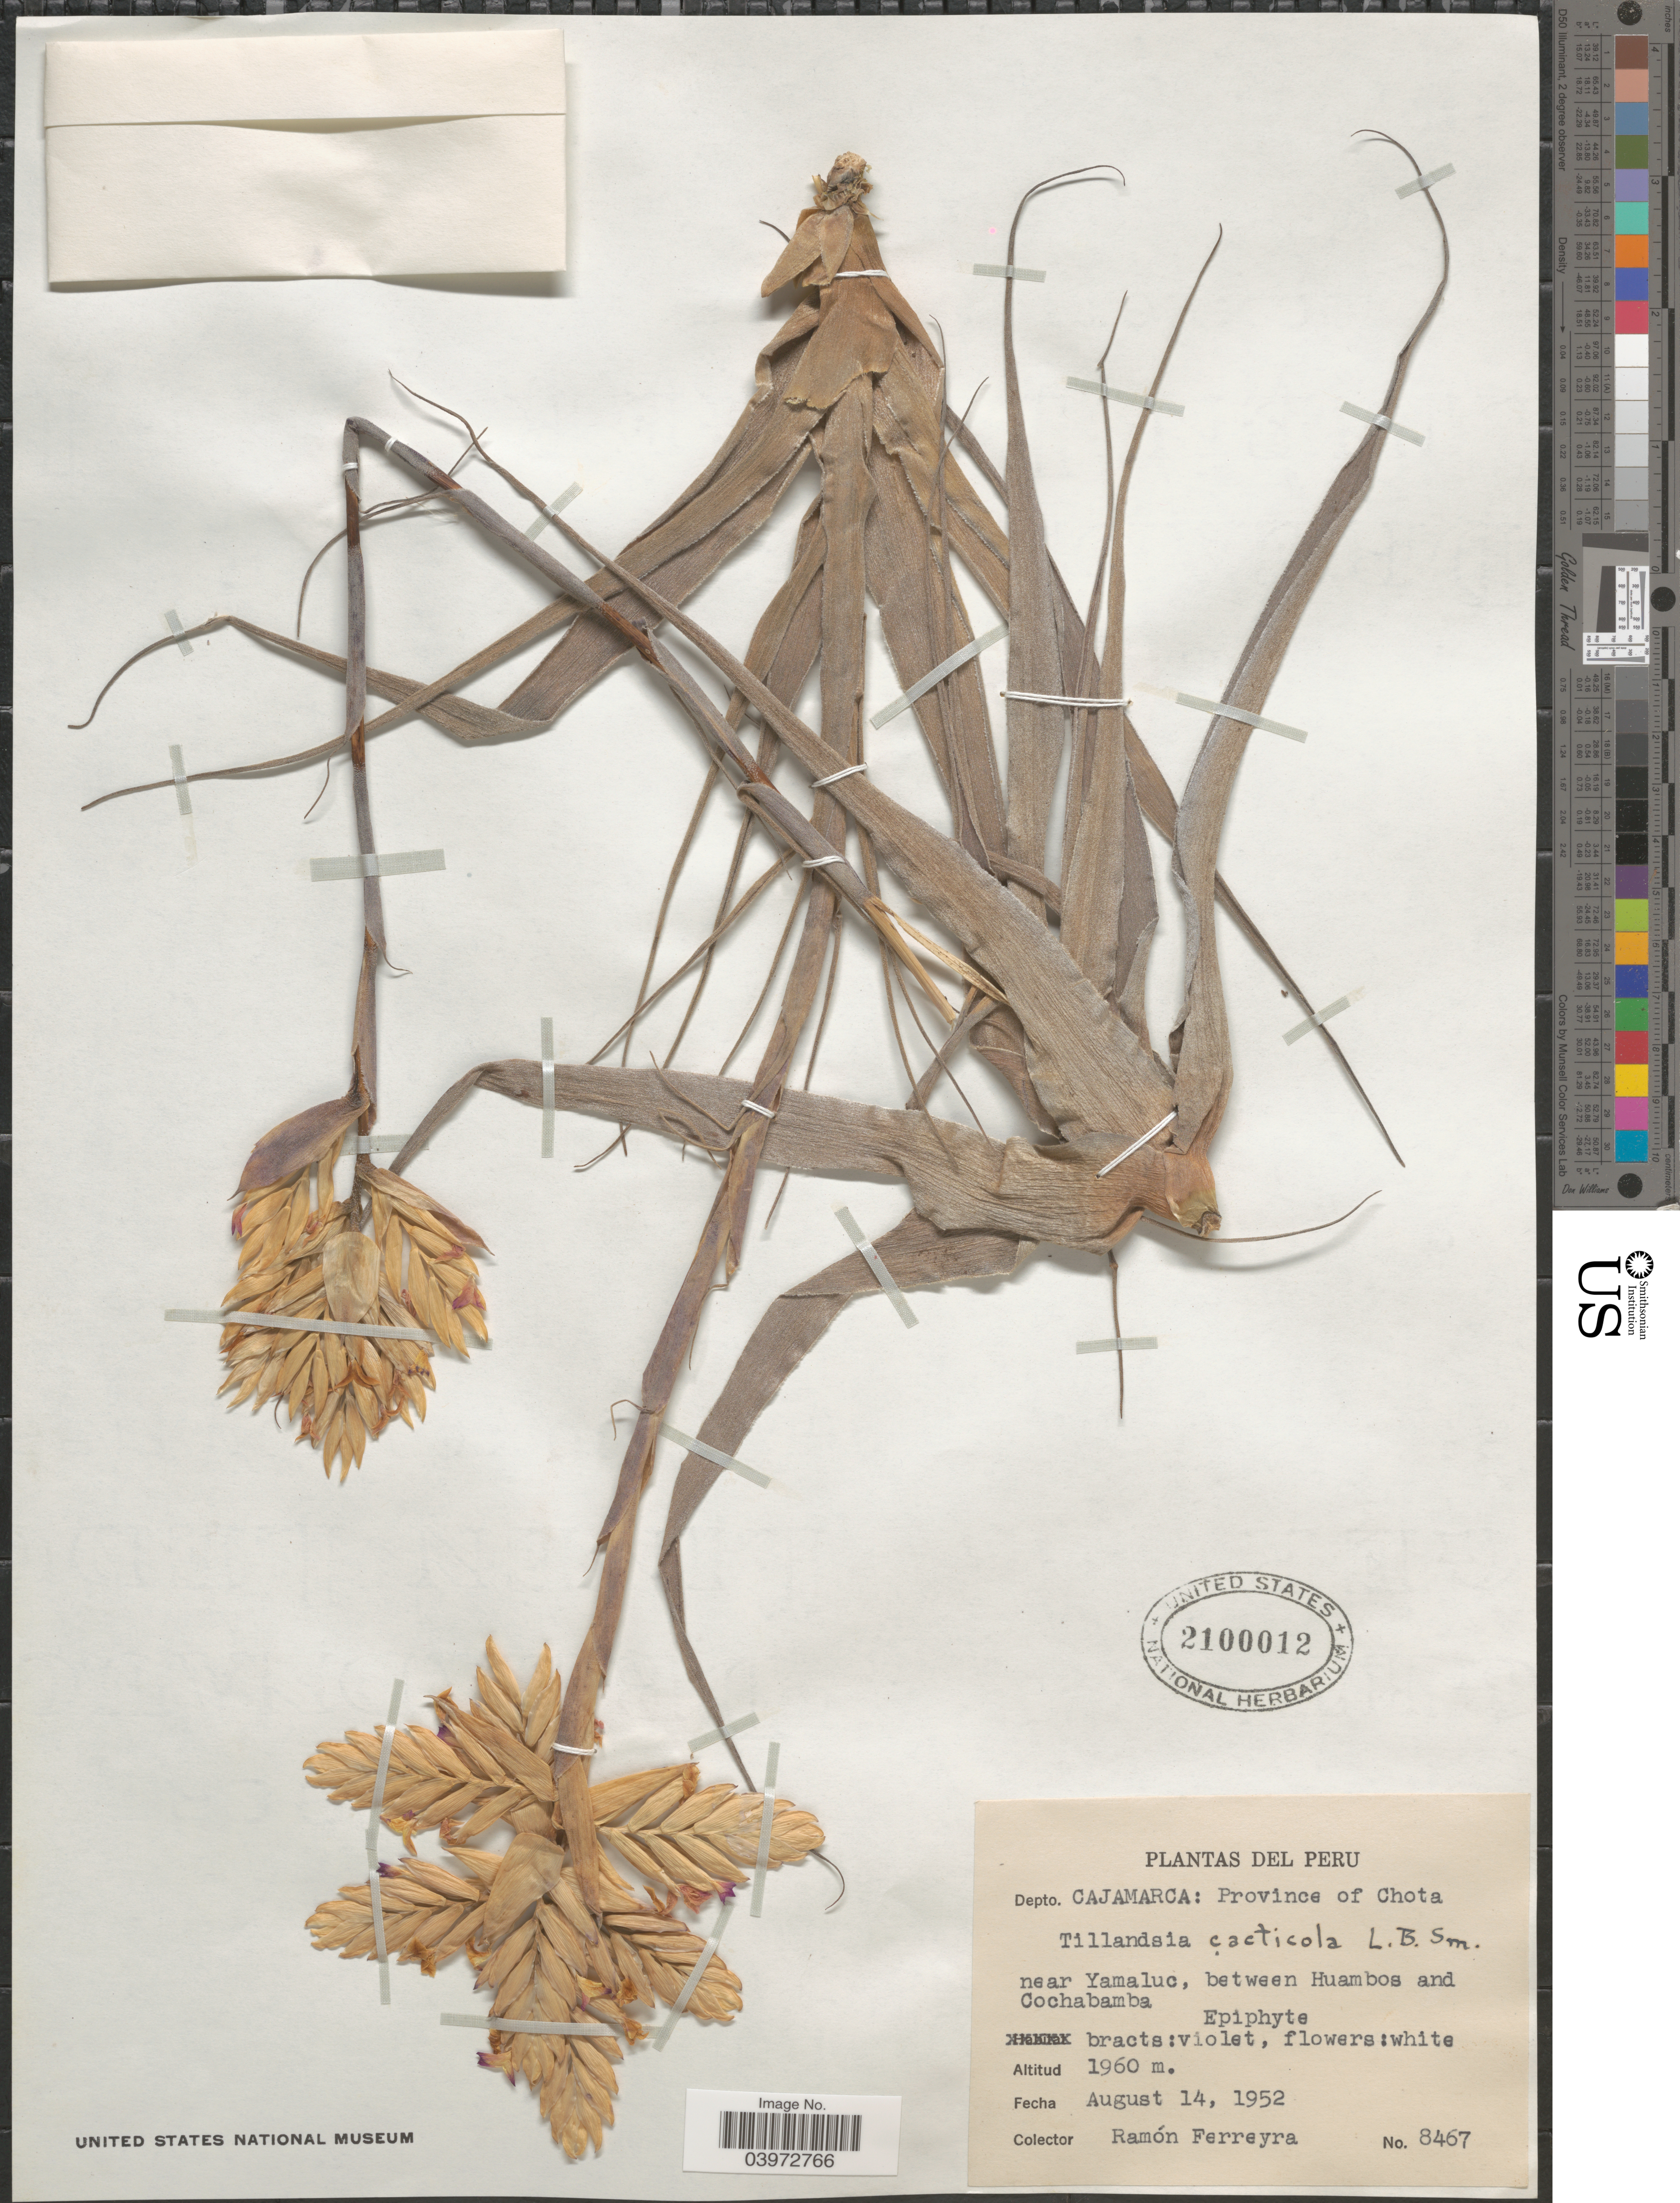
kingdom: Plantae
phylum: Tracheophyta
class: Liliopsida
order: Poales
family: Bromeliaceae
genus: Tillandsia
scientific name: Tillandsia cacticola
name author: L.B. Sm.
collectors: R. A. Ferreyra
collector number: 8467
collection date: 1952-08-14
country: Peru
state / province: Cajamarca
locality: Depto. Cajamarca: Province of Chota. Near Yamaluc, between Huambos and Cochabamba.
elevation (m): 1960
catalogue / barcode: US 2100012